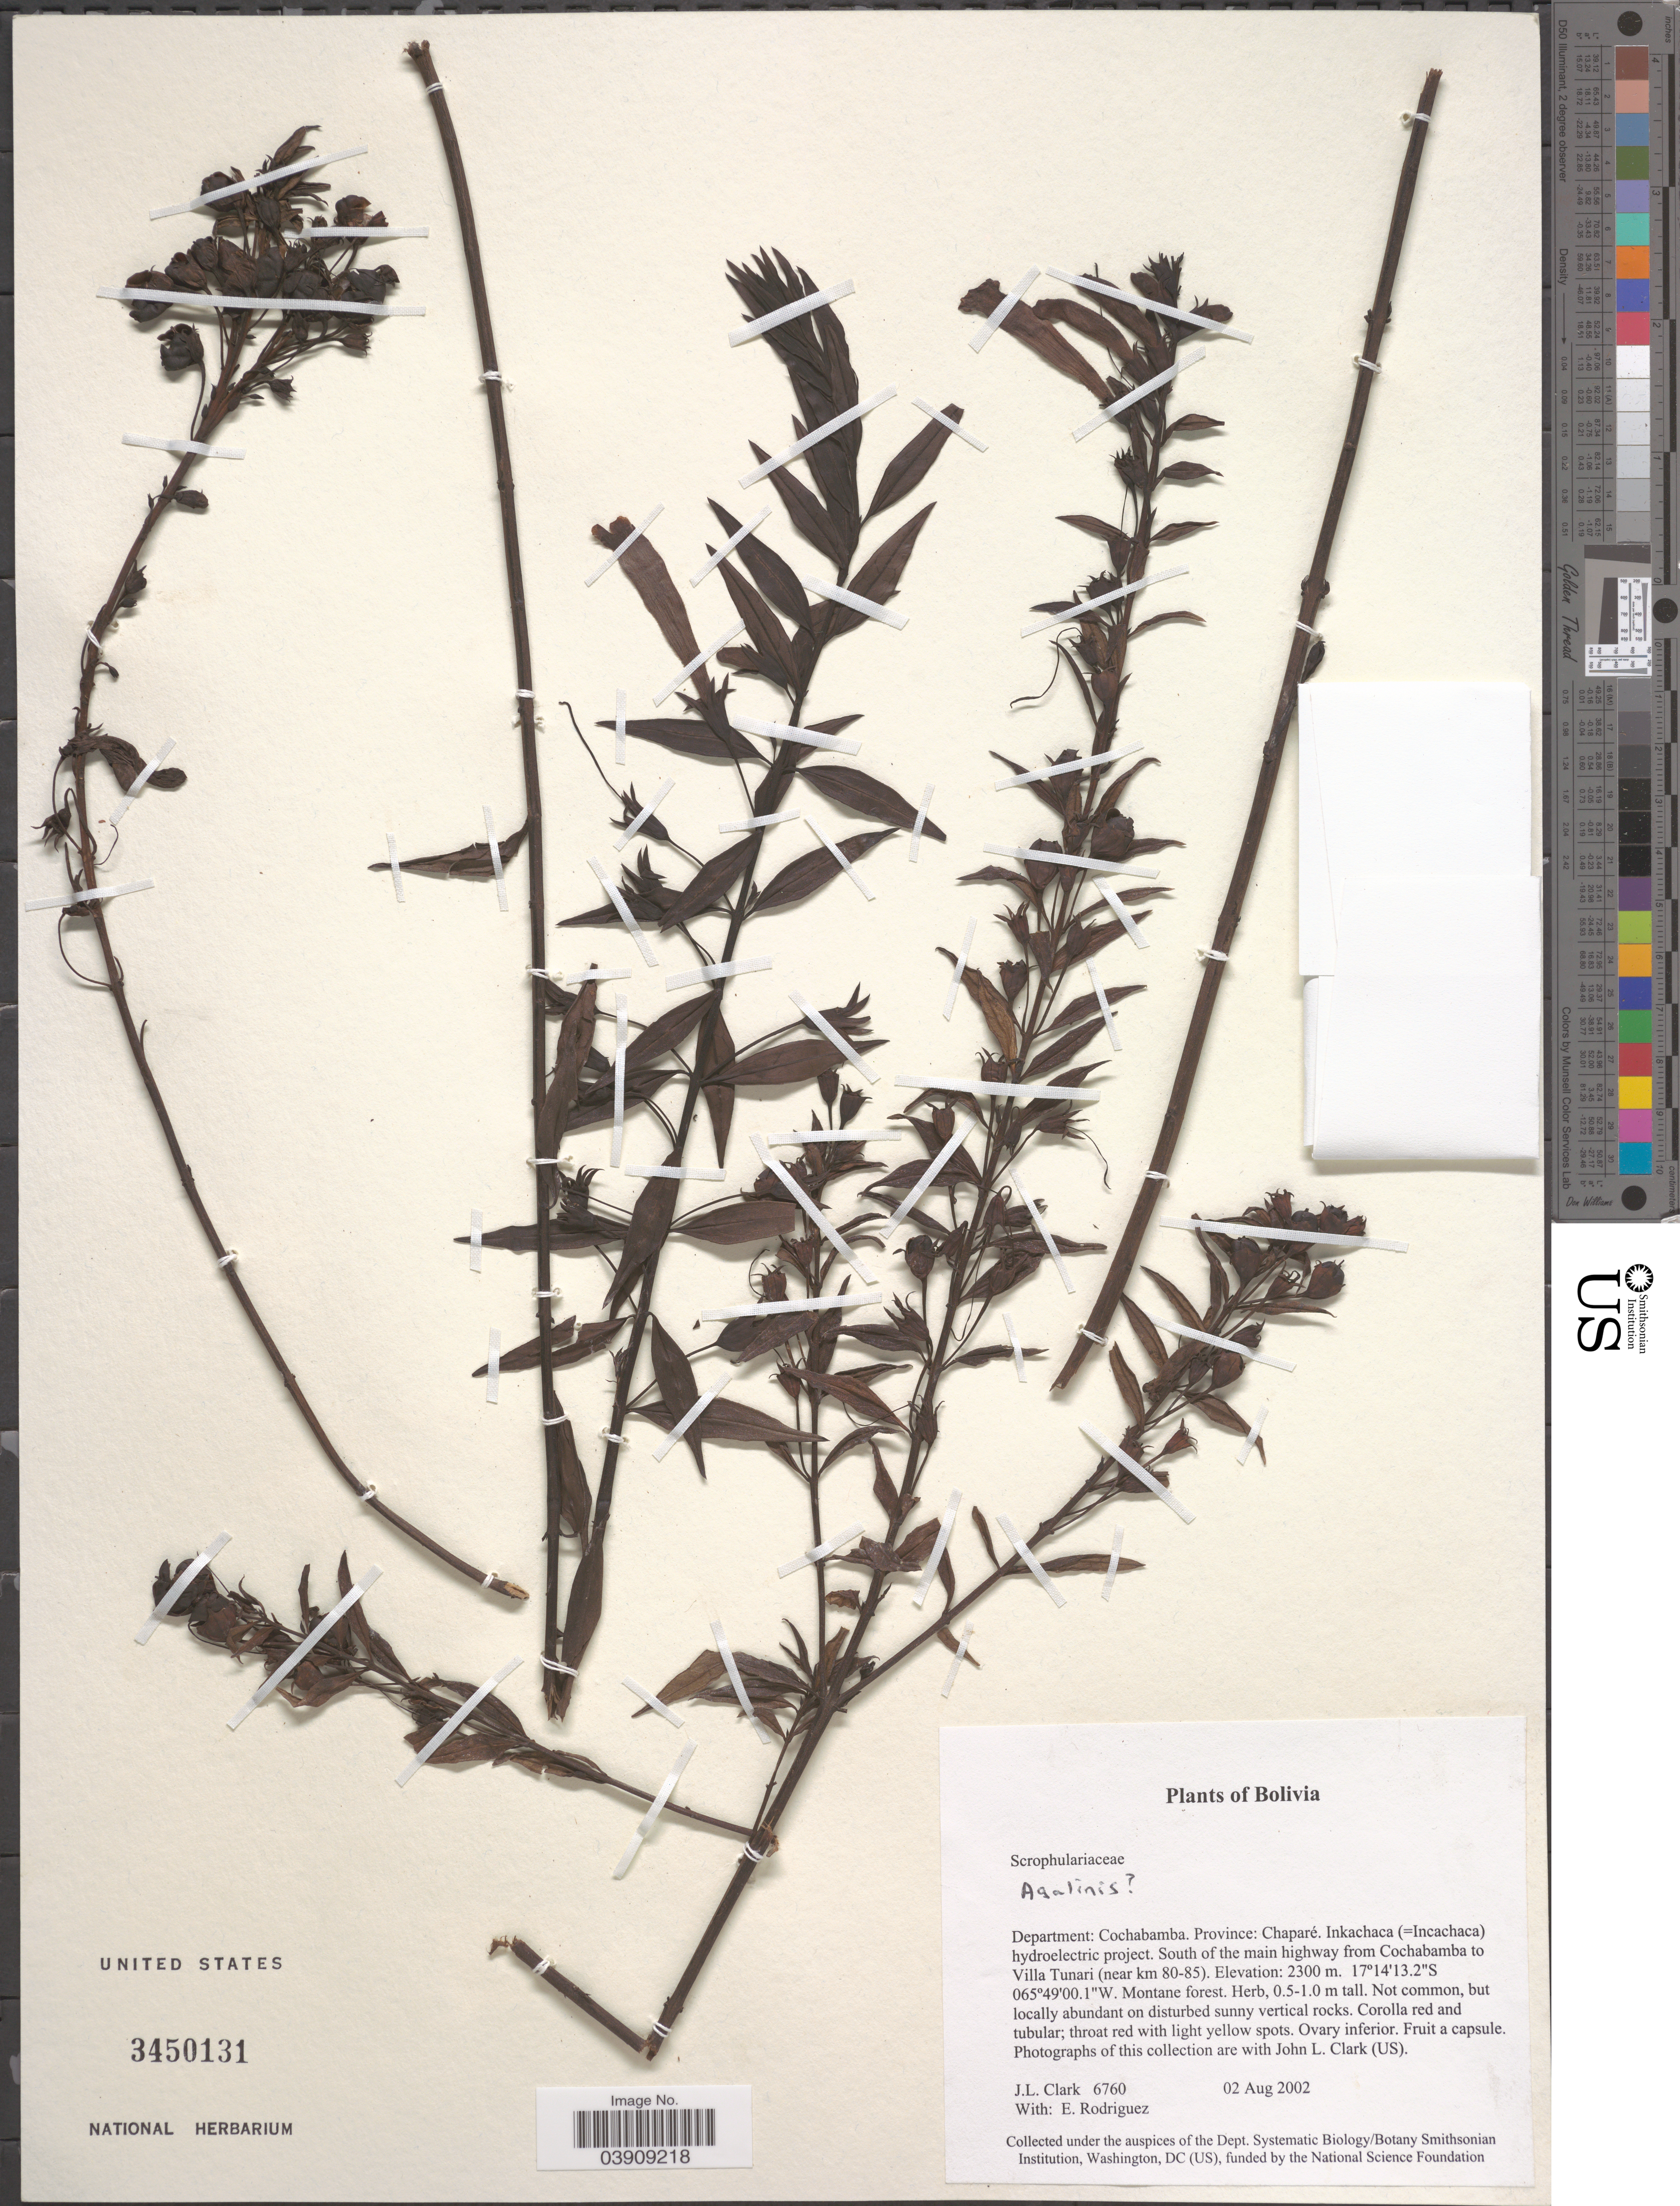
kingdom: Plantae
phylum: Tracheophyta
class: Magnoliopsida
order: Lamiales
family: Orobanchaceae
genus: Agalinis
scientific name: Agalinis sp.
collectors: J. L. Clark & E. Rodriguez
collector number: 6760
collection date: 2002-08-02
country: Bolivia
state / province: Cochabamba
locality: Department: Cochabamba. Province: Chaparé. Inkachaca (=Incachaca) hydroelectric project. South of the main highway from Cochabamba to Villa Tunari (near km 80-85).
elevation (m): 2300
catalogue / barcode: US 3450131